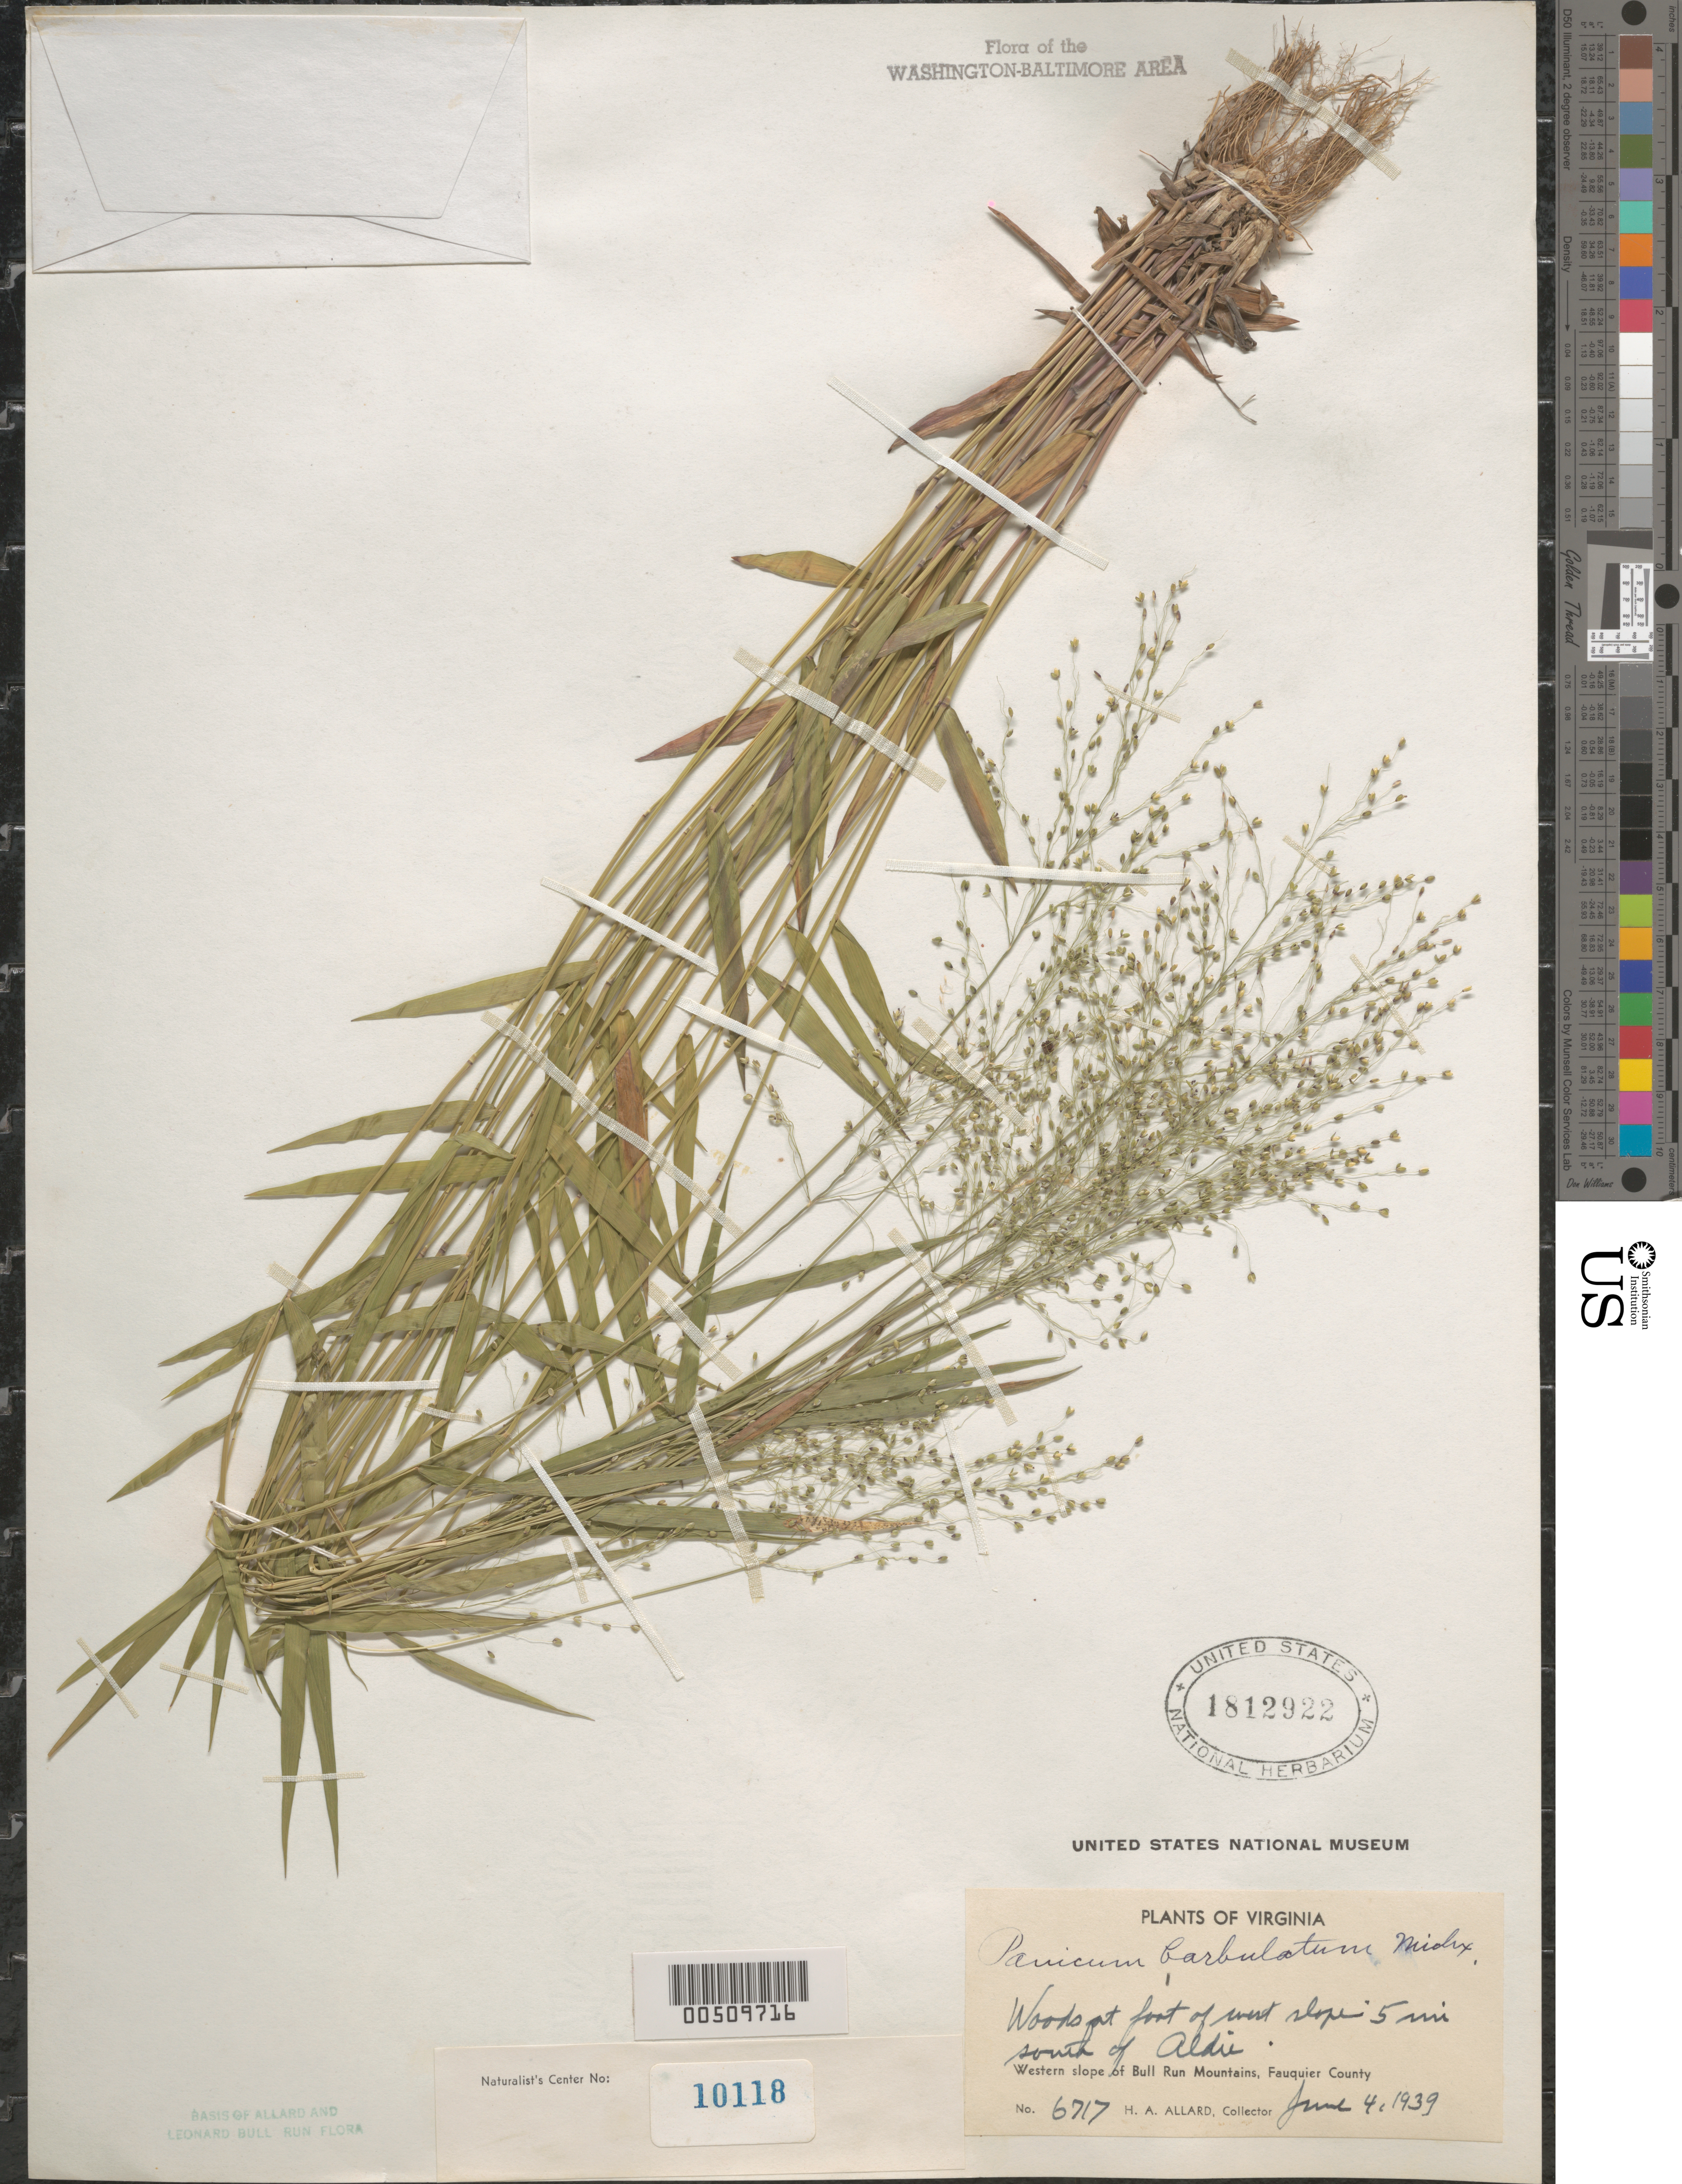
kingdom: Plantae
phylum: Tracheophyta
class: Liliopsida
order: Poales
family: Poaceae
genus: Dichanthelium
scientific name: Dichanthelium dichotomum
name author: (L.) Gould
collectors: H. A. Allard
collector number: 6717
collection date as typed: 04 Jun 1939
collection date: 1939-06-04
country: United States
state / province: Virginia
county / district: Fauquier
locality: Bull Run Mts., 5 Mi S of Aldie Bull Run Mts.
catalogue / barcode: US 1812922